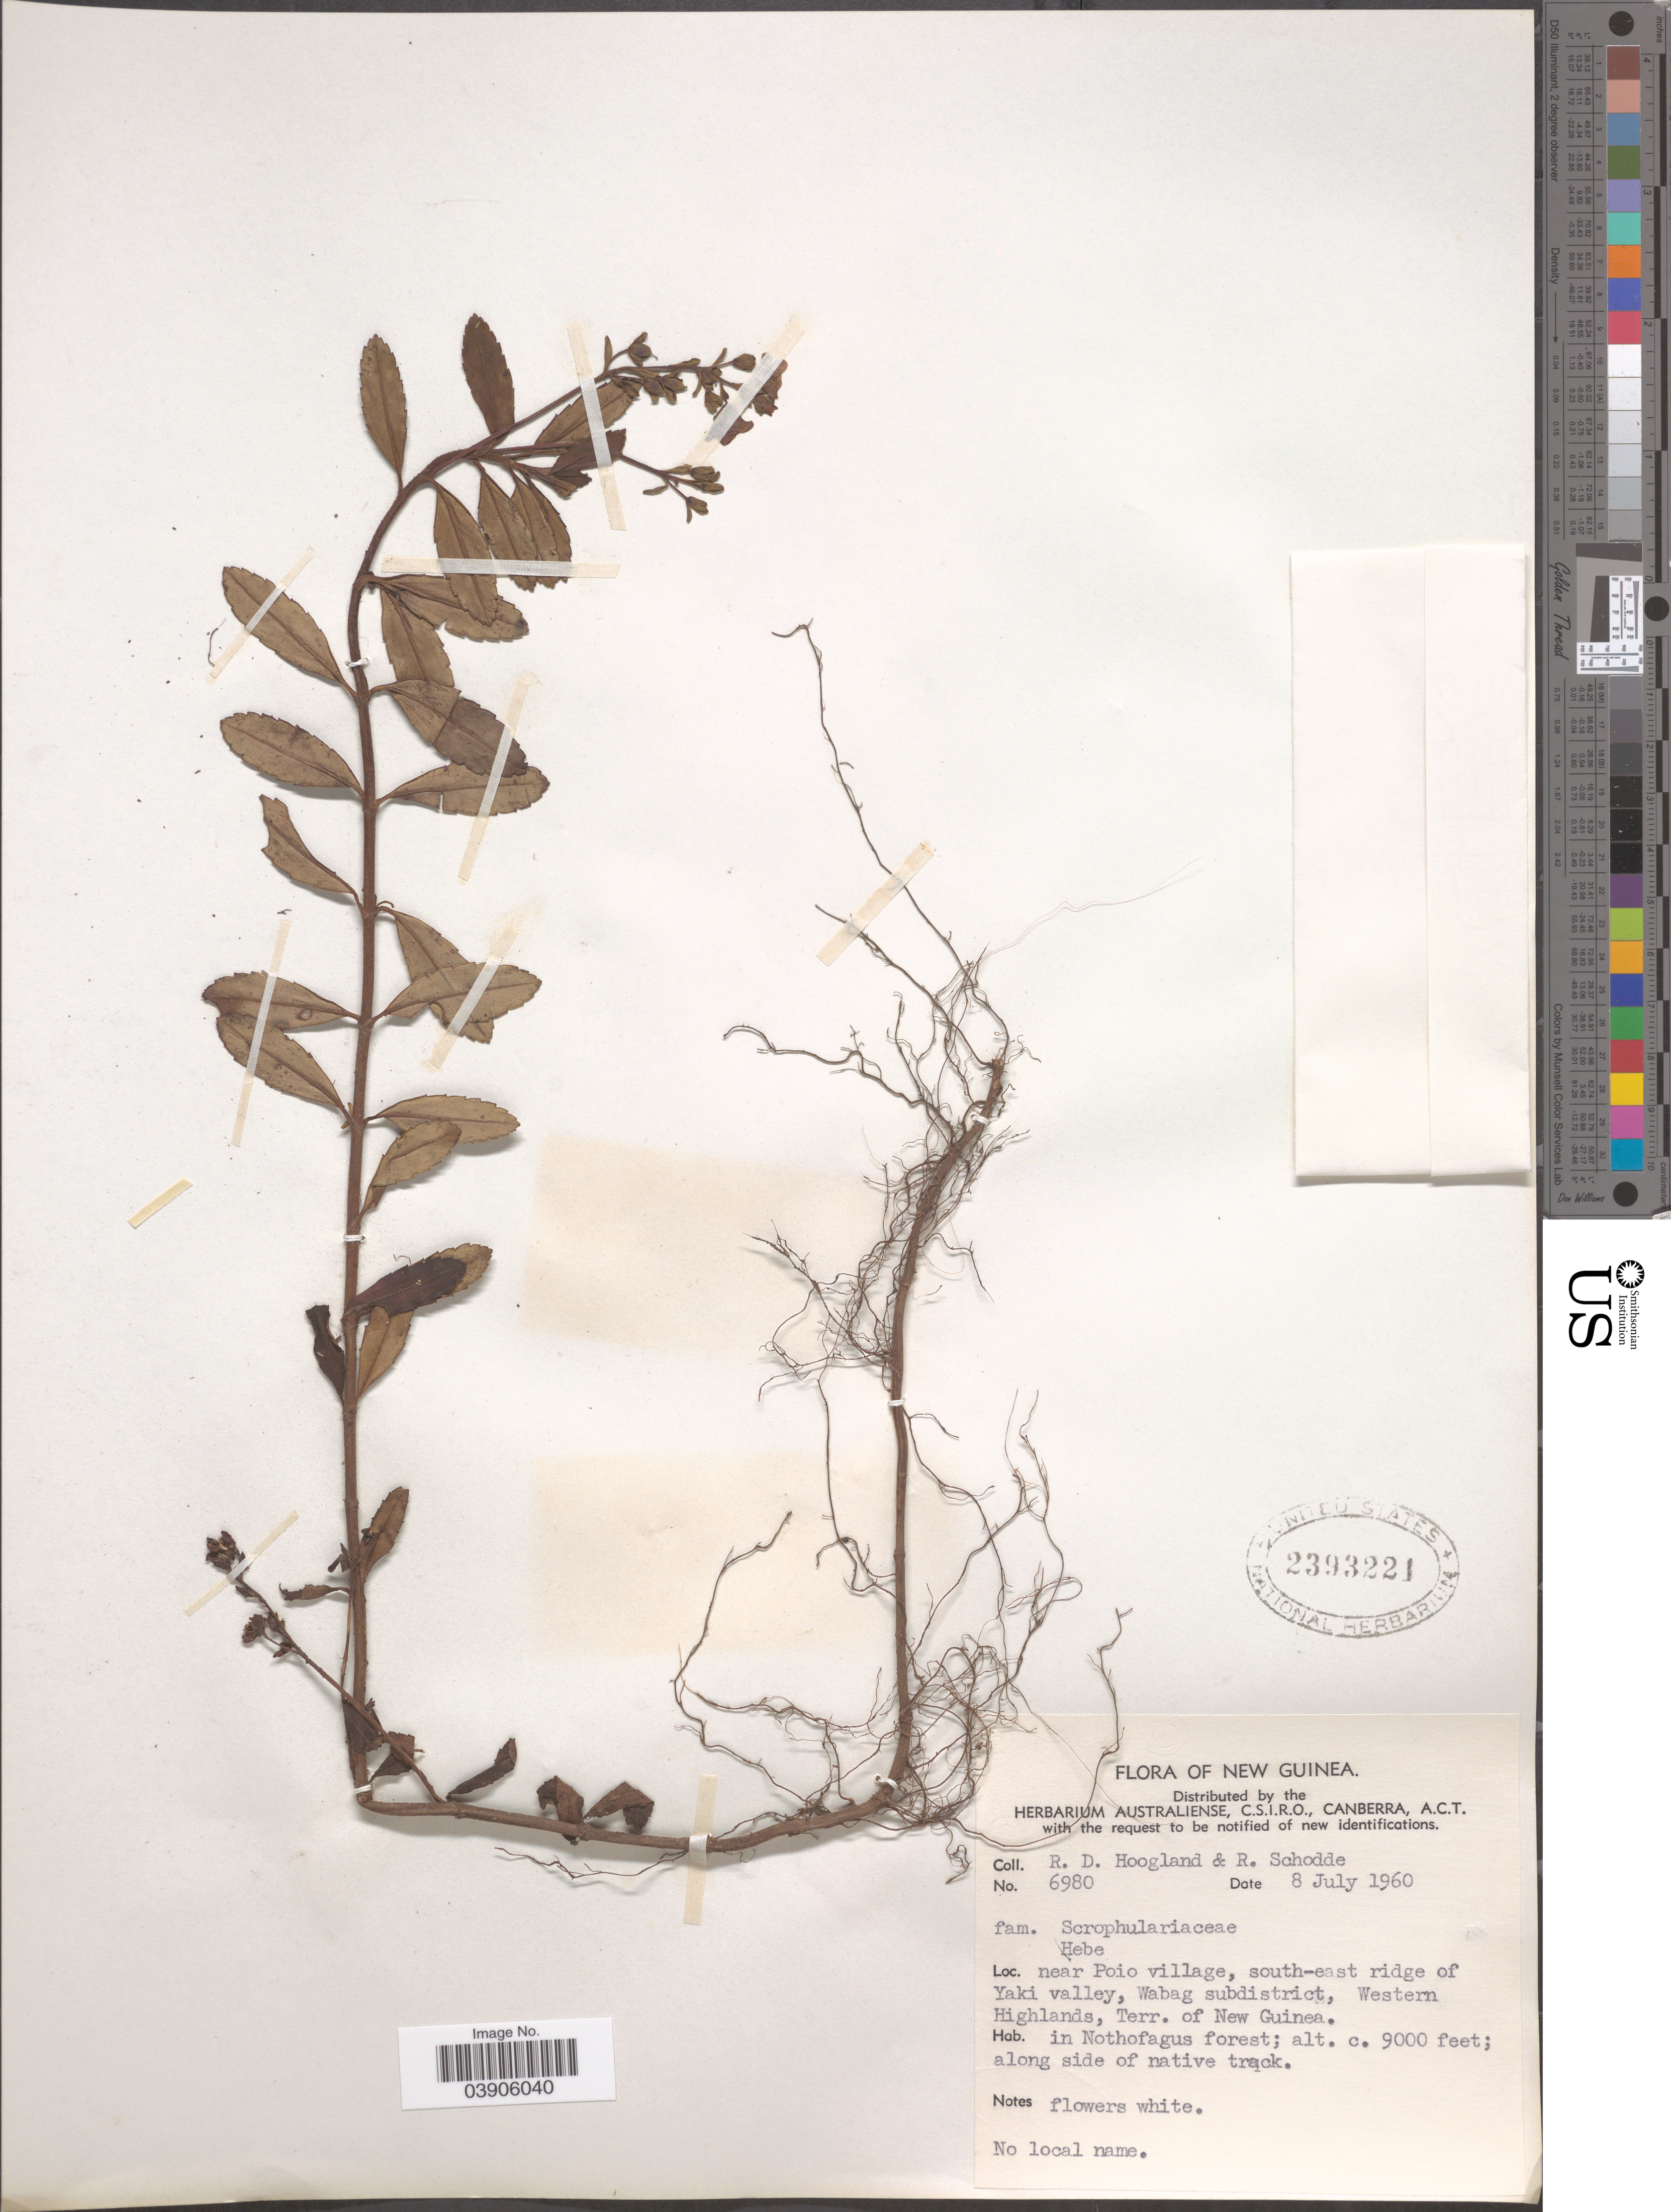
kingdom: Plantae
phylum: Tracheophyta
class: Magnoliopsida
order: Lamiales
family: Plantaginaceae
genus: Hebe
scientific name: Hebe sp.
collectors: R. D. Hoogland & R. Schodde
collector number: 6980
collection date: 1960-07-08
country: Papua New Guinea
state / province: Western Highlands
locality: New Guinea. Near Poio village, south-east ridge of Yaki valley, Wabag subdistrict, Terr. of New Guinea.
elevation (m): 2743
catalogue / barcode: US 2393221